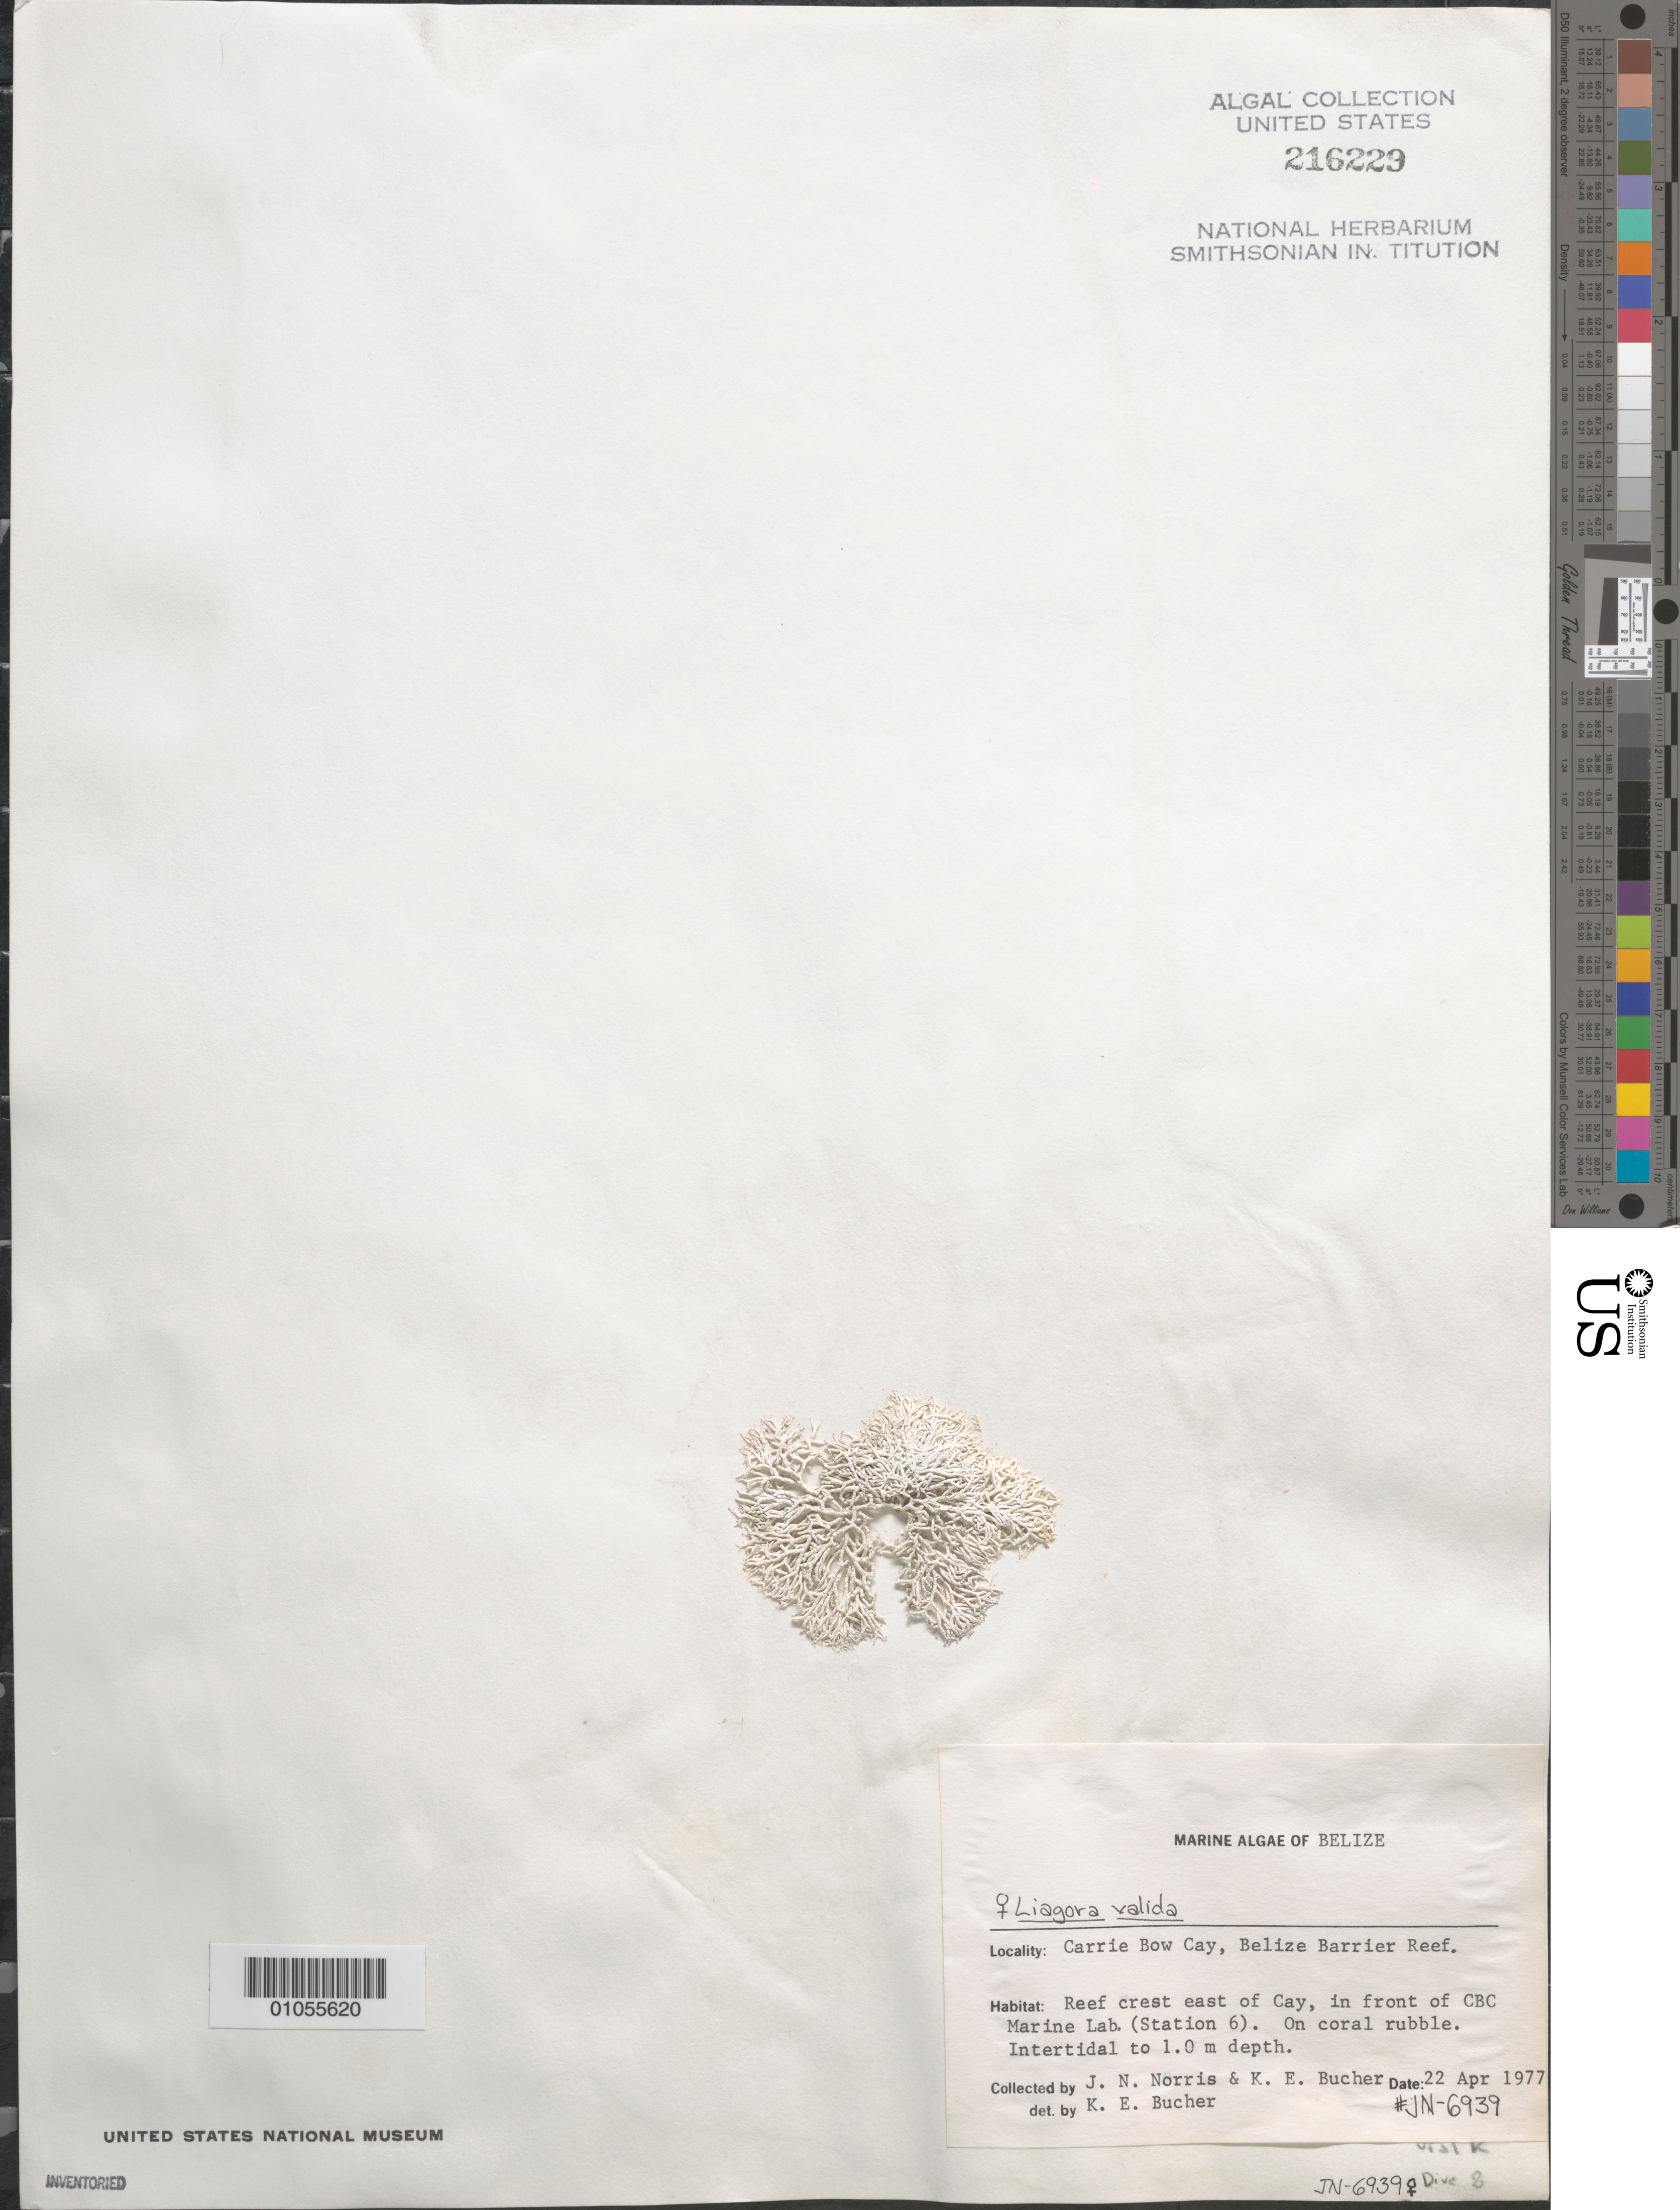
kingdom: Plantae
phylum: Rhodophyta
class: Florideophyceae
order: Nemaliales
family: Liagoraceae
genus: Titanophycus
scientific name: Titanophycus validus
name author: (Harv.) Huisman et al.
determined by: Algae name updating Project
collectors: J. N. Norris & K. E. Bucher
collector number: JN-6939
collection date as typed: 22 Apr 1977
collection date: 1977-04-22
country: Belize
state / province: Stann Creek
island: Carrie Bow Cay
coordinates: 16 48'N, 88 05'W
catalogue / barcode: US 216229